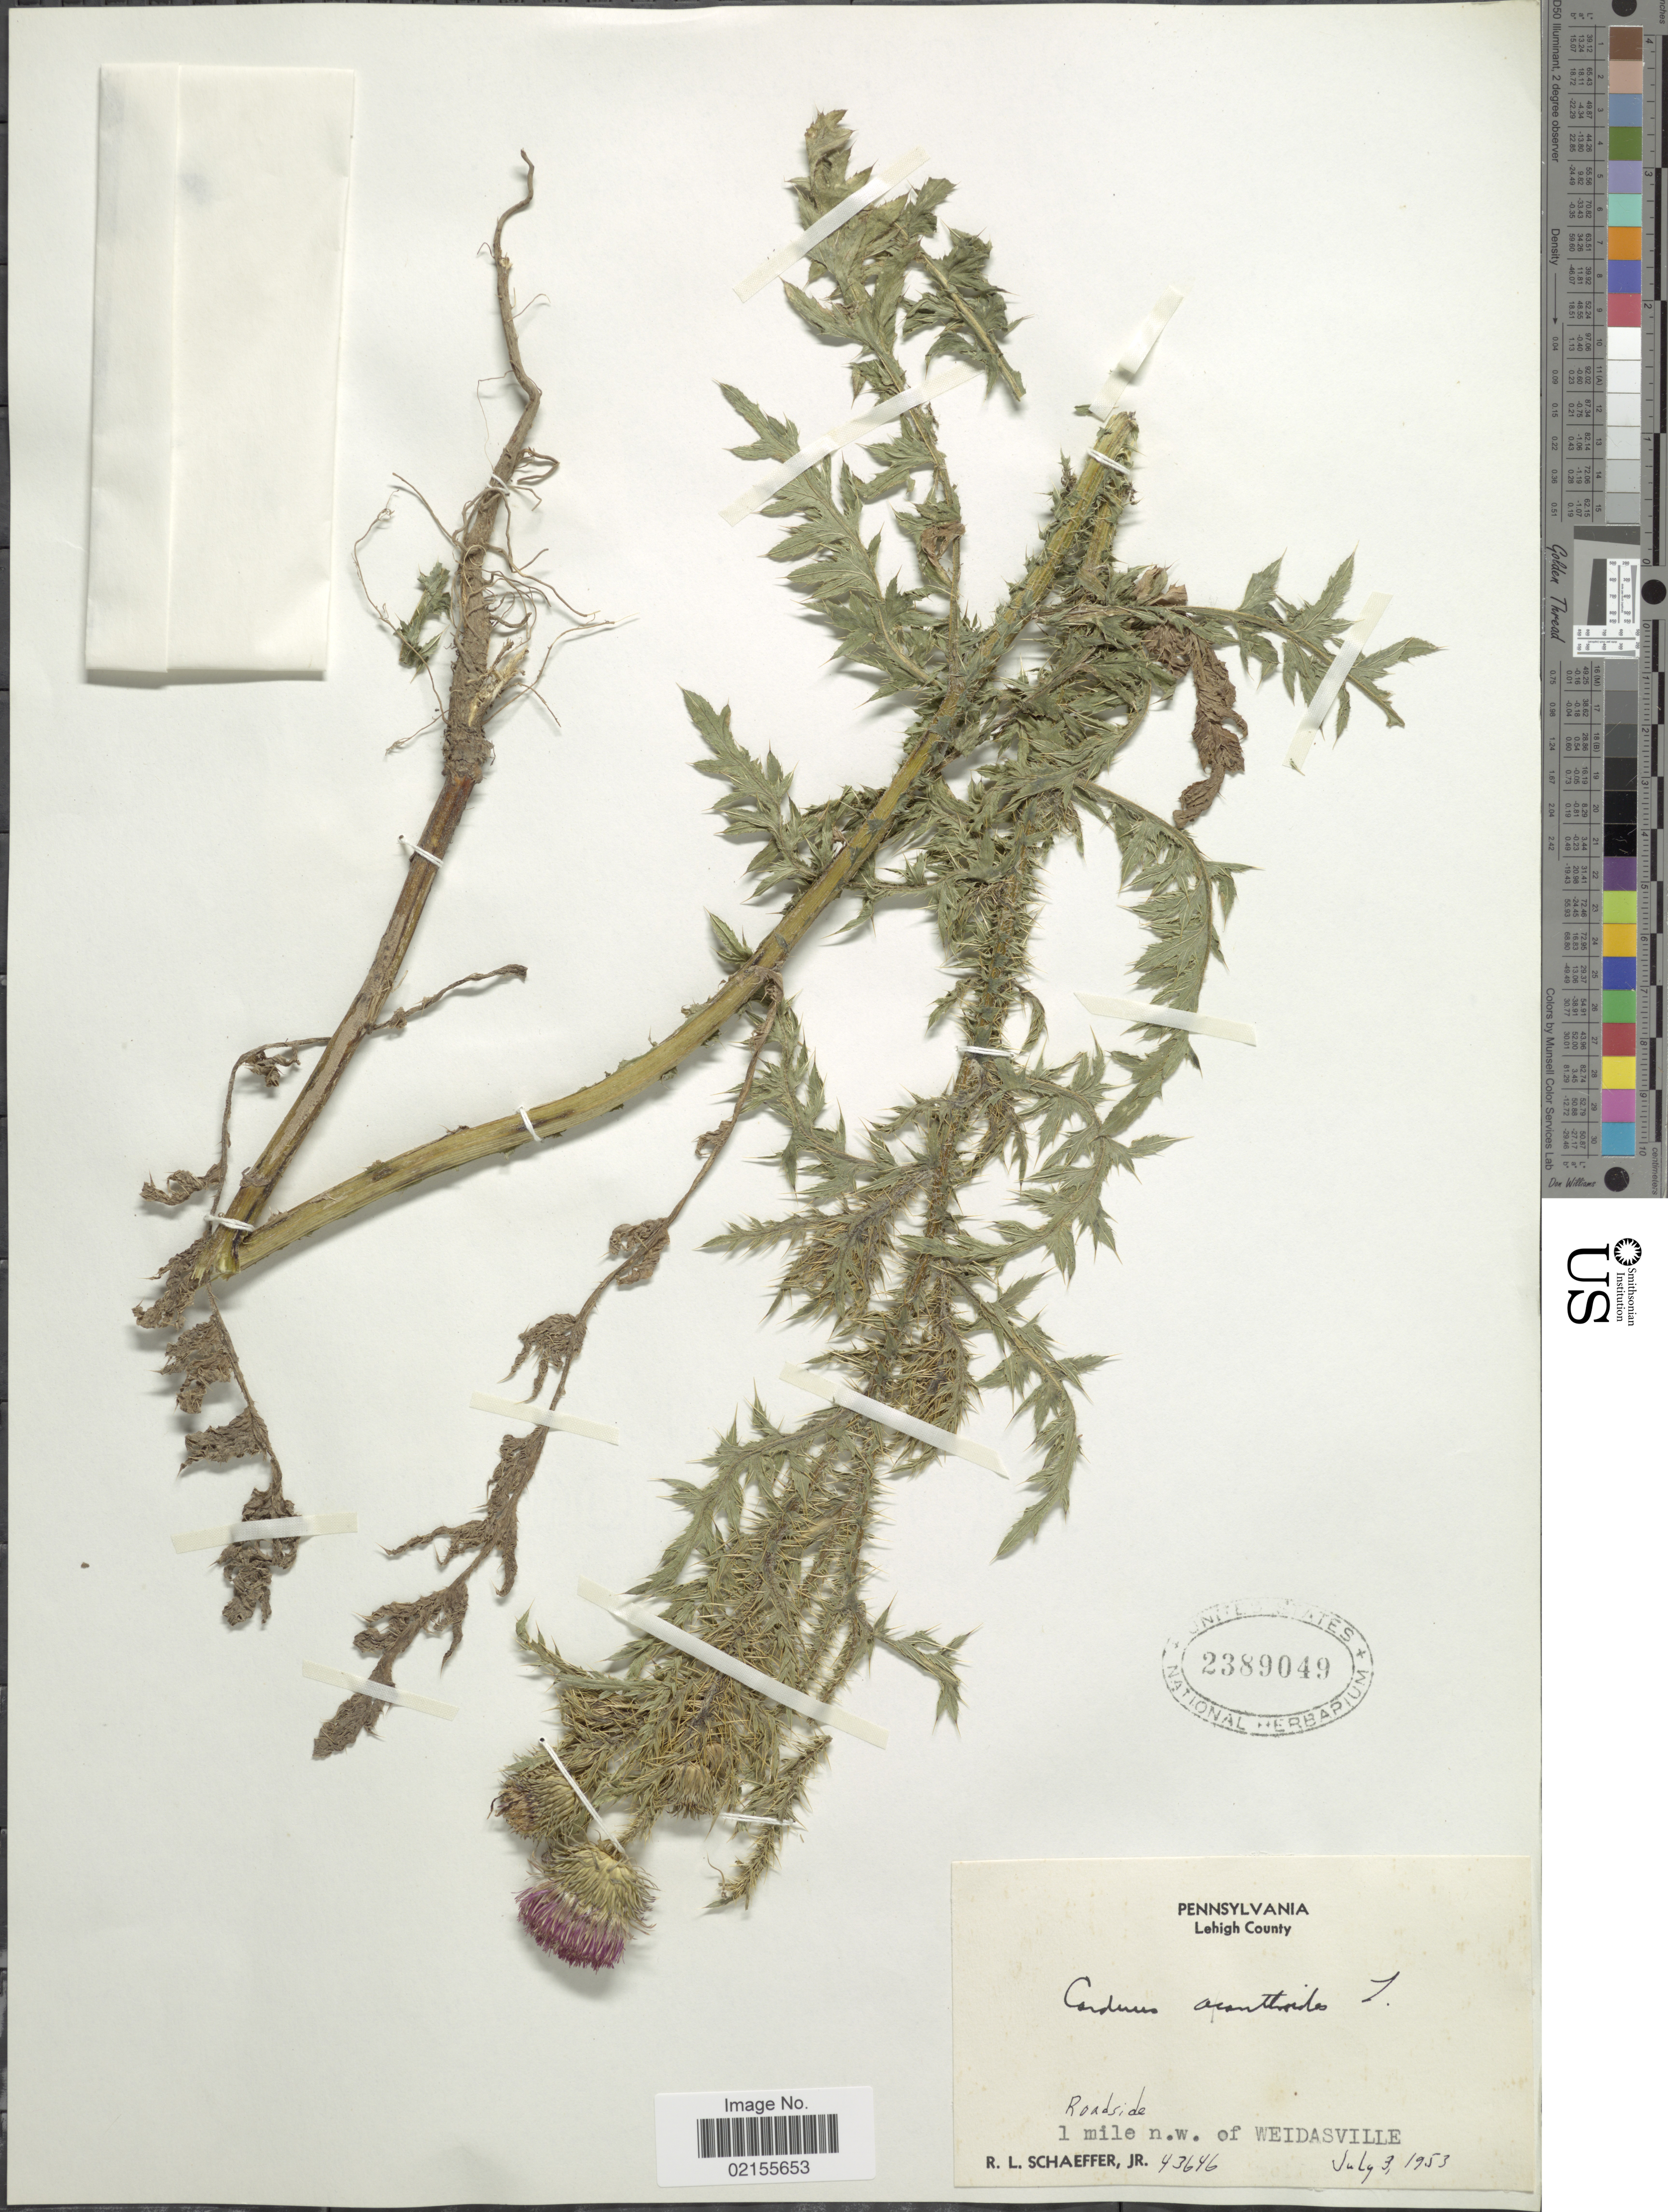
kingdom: Plantae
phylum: Tracheophyta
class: Magnoliopsida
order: Asterales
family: Asteraceae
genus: Carduus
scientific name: Carduus acanthoides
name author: L.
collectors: R. L. Schaeffer Jr.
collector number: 43646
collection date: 1953-07-03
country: United States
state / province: Pennsylvania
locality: Lehigh County, Roadside, 1 mile n.w. of Weidasville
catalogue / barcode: US 2389049